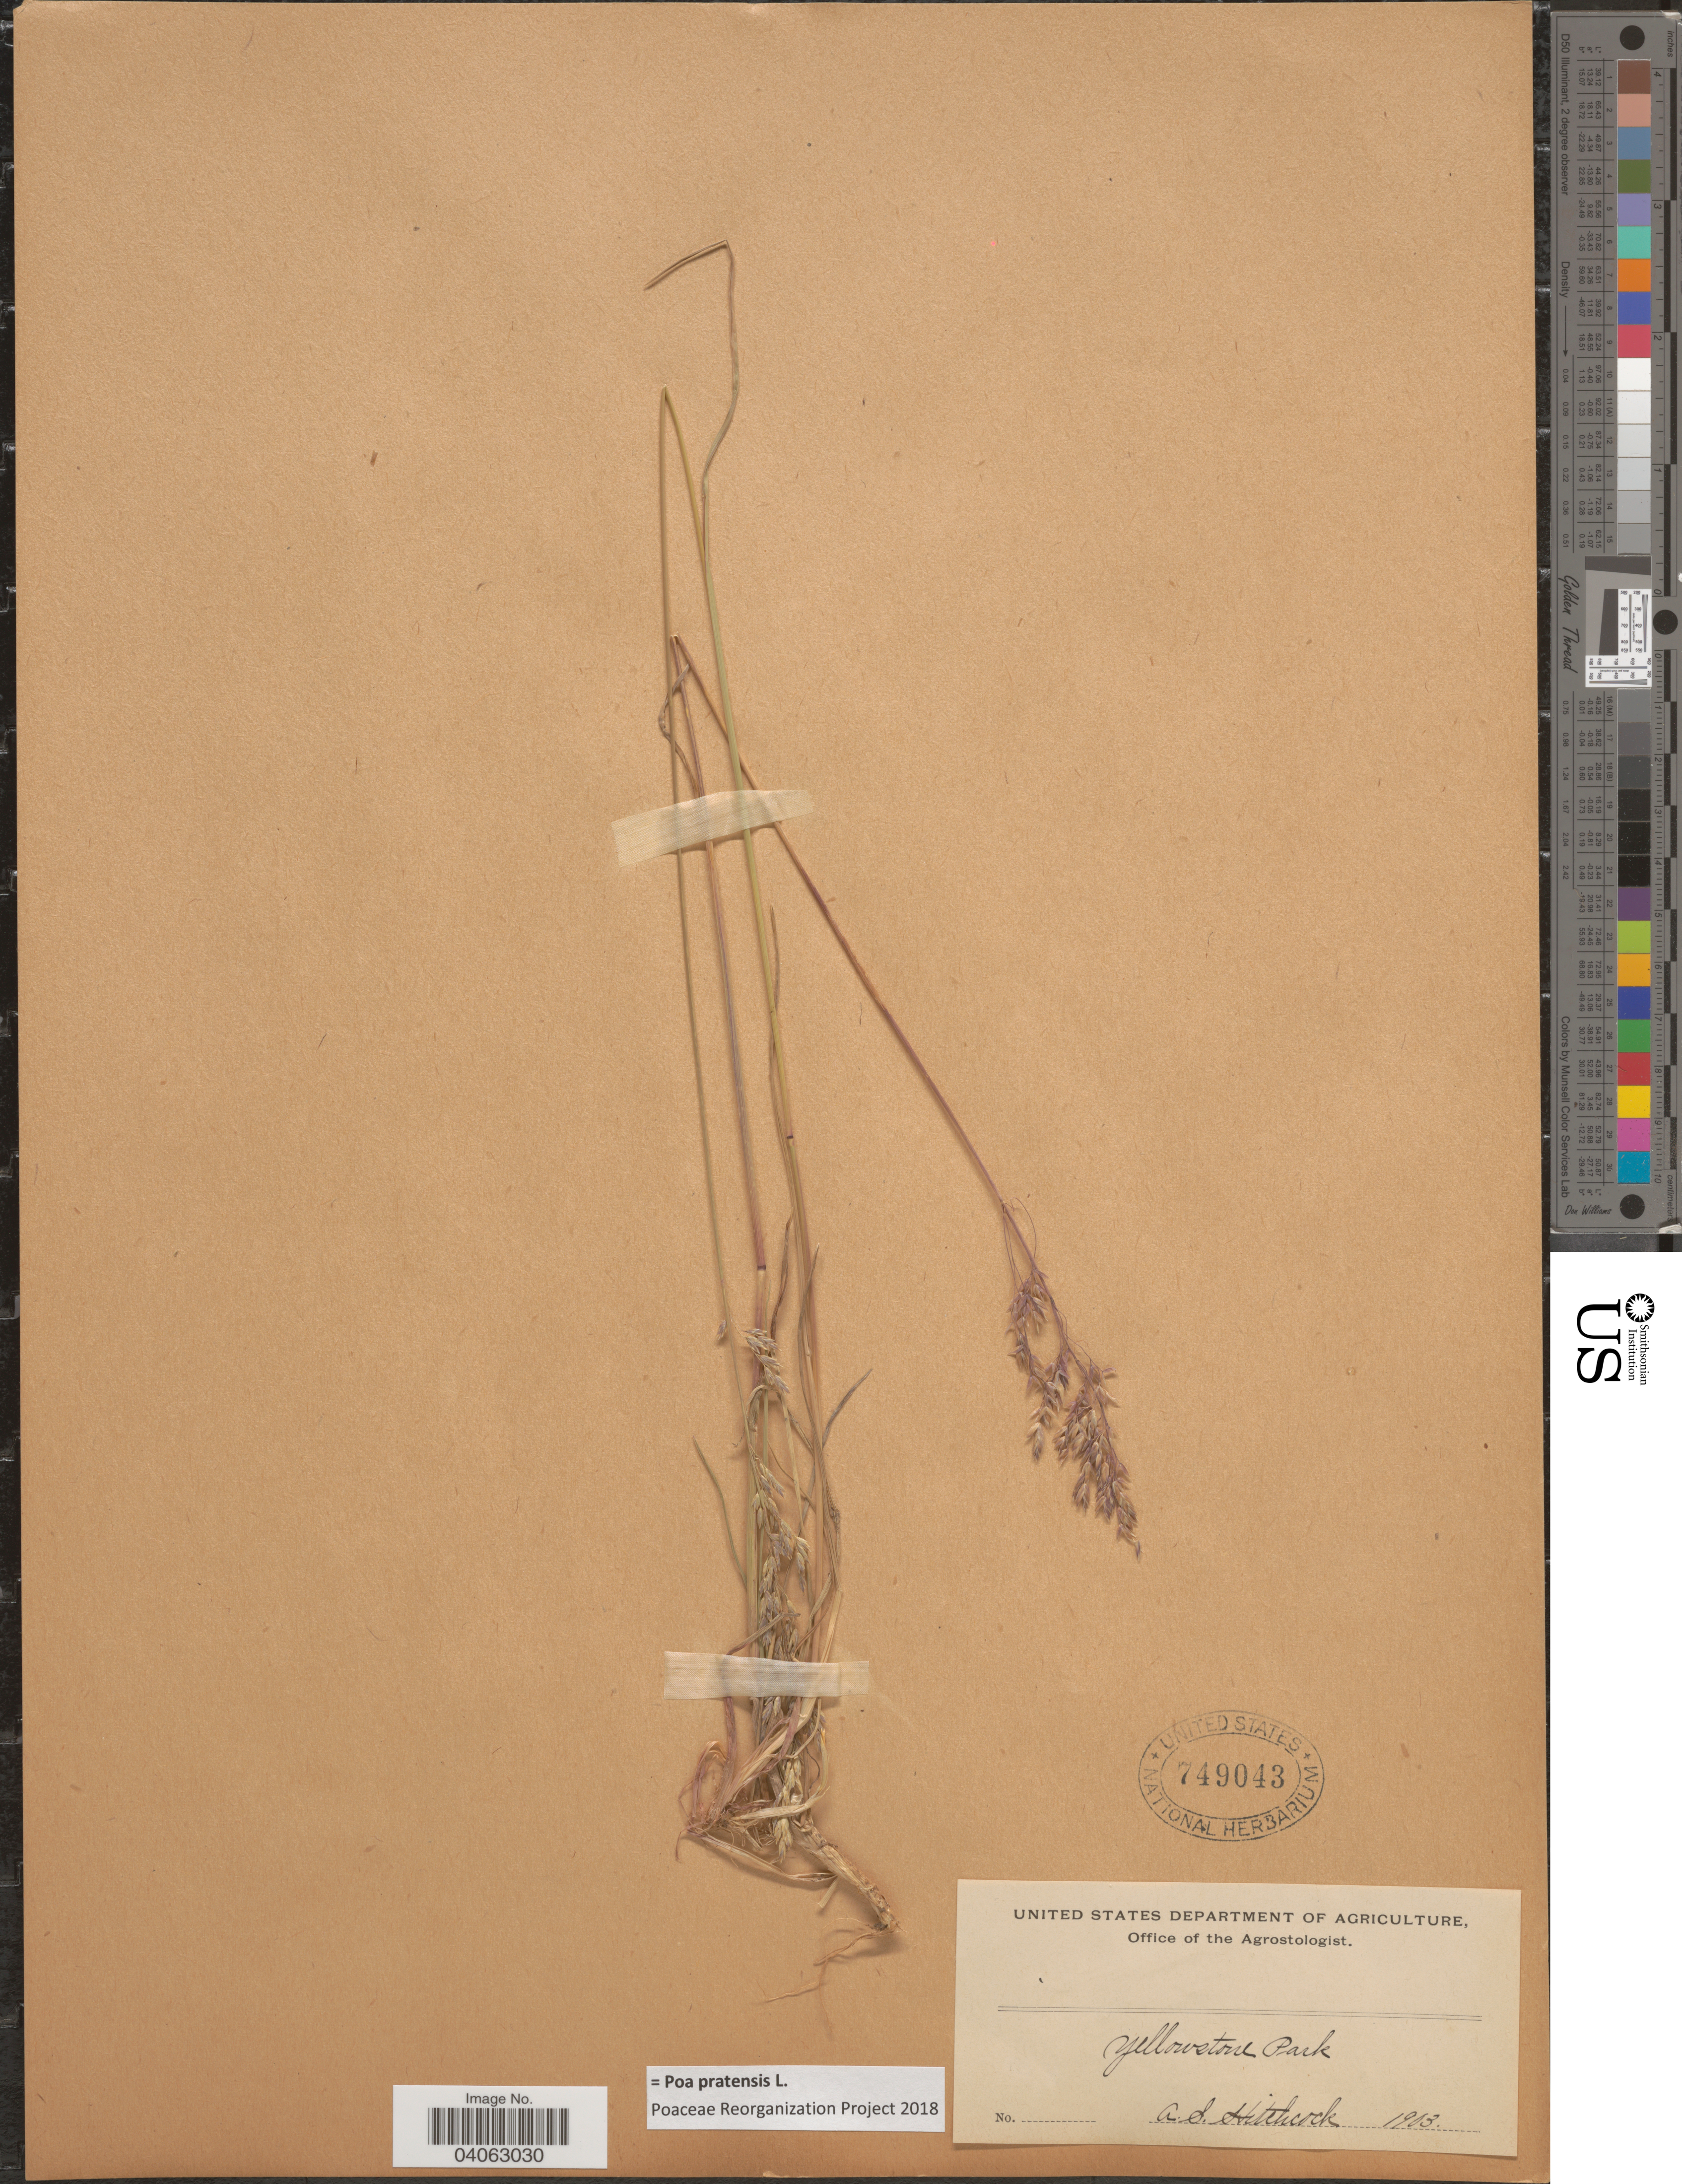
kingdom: Plantae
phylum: Tracheophyta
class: Liliopsida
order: Poales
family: Poaceae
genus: Poa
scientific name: Poa pratensis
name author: L.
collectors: A. S. Hitchcock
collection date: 1903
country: United States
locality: Yellowstone Park.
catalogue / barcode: US 749043